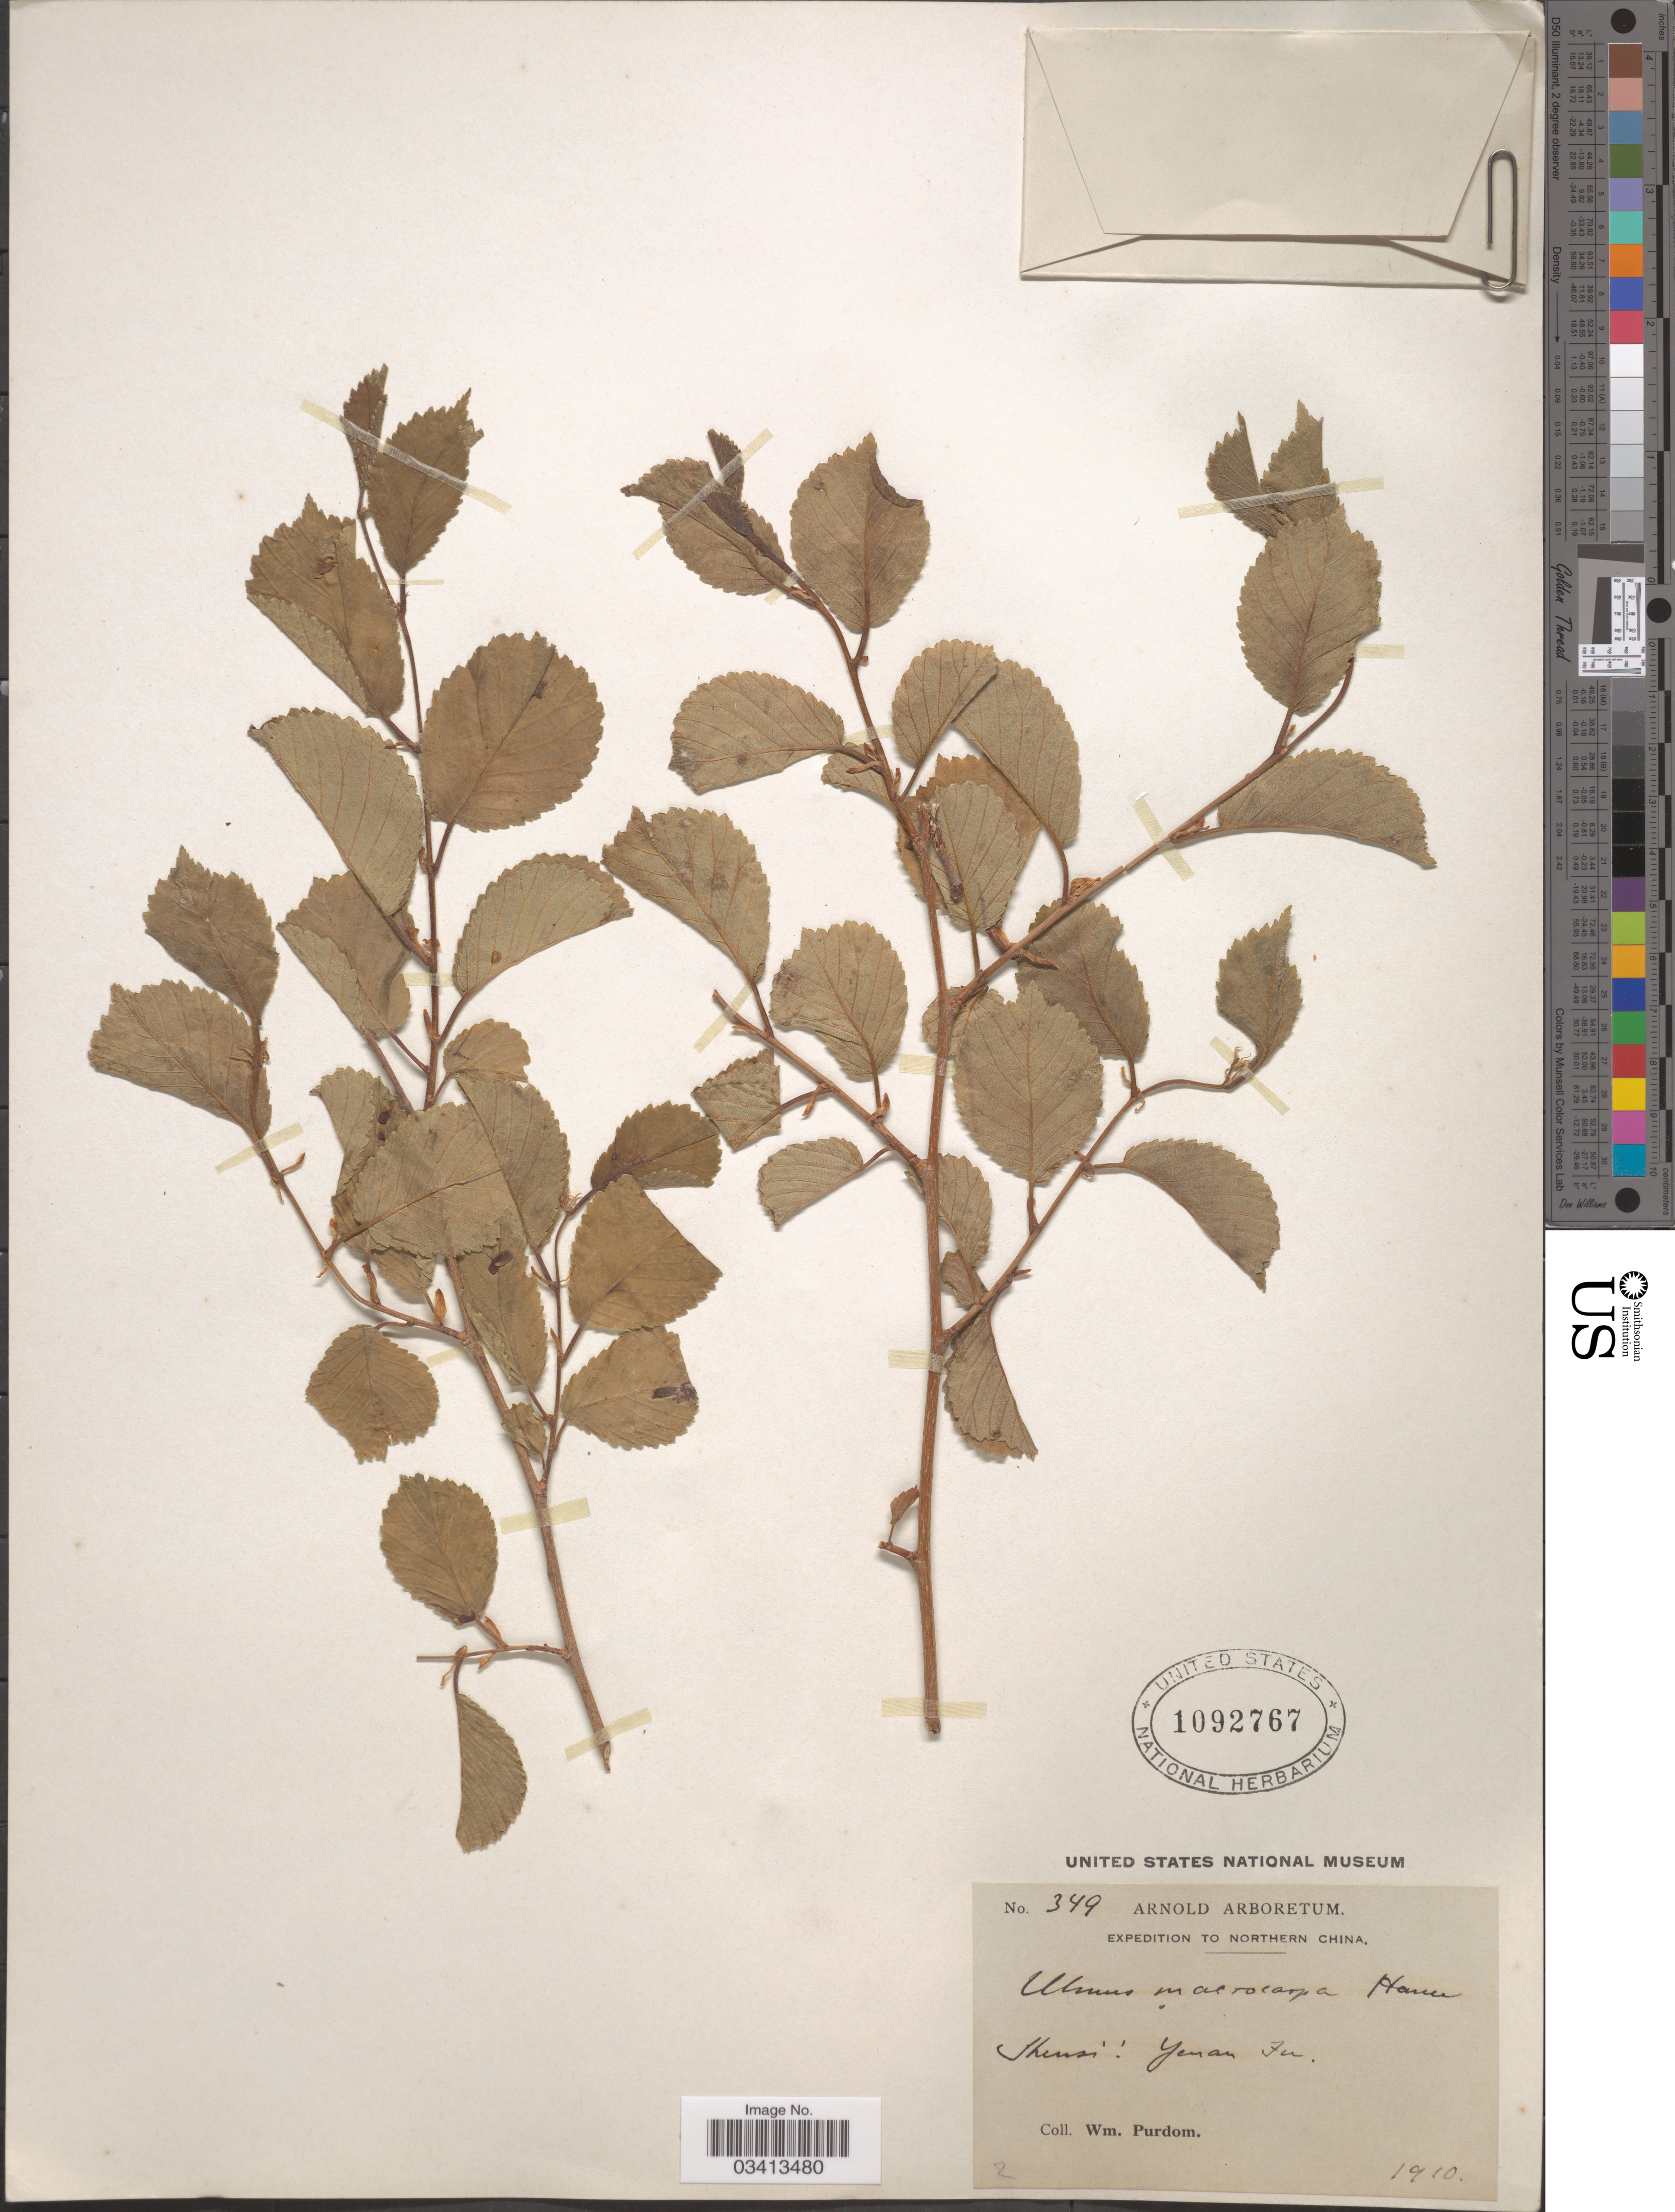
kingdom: Plantae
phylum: Tracheophyta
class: Magnoliopsida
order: Rosales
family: Ulmaceae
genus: Ulmus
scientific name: Ulmus macrocarpa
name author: Hance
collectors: W. Purdom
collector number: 349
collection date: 1910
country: China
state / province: Shaanxi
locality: Northern China. Shensi: Yenan Fu.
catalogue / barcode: US 1092767